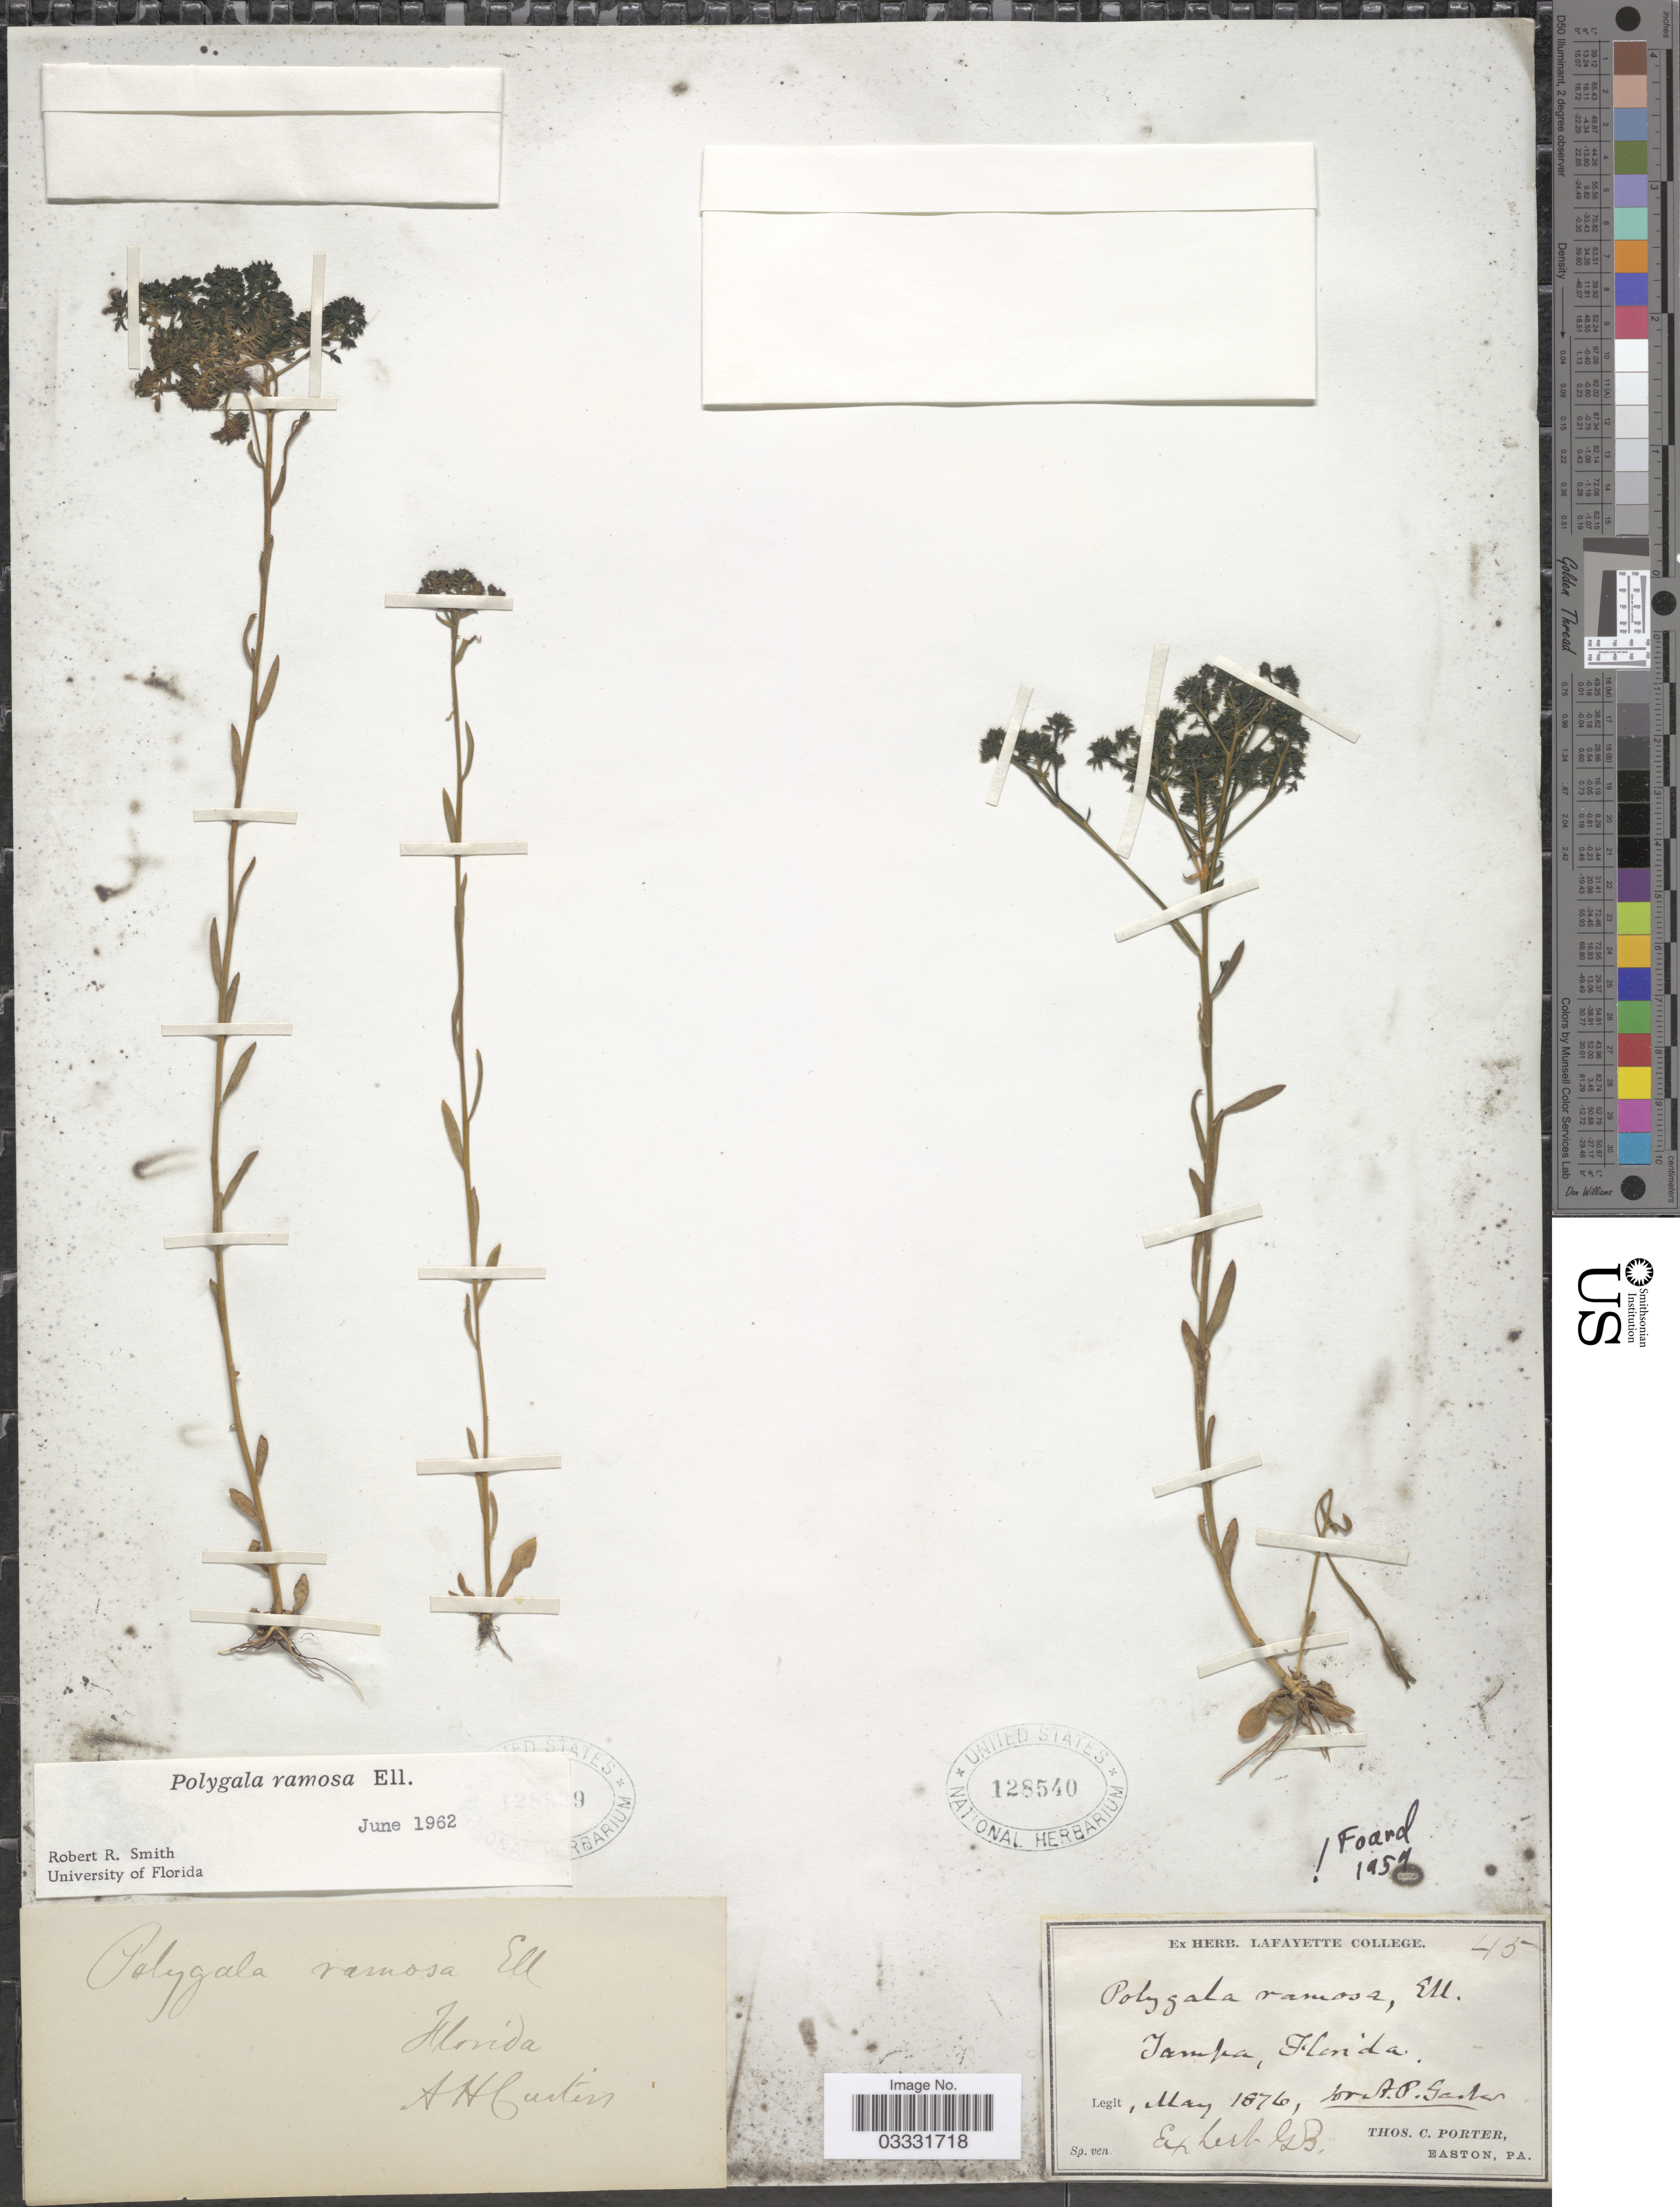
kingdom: Plantae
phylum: Tracheophyta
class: Magnoliopsida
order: Fabales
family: Polygalaceae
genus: Polygala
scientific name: Polygala ramosa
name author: Elliott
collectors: A. H. Curtiss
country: United States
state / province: Florida